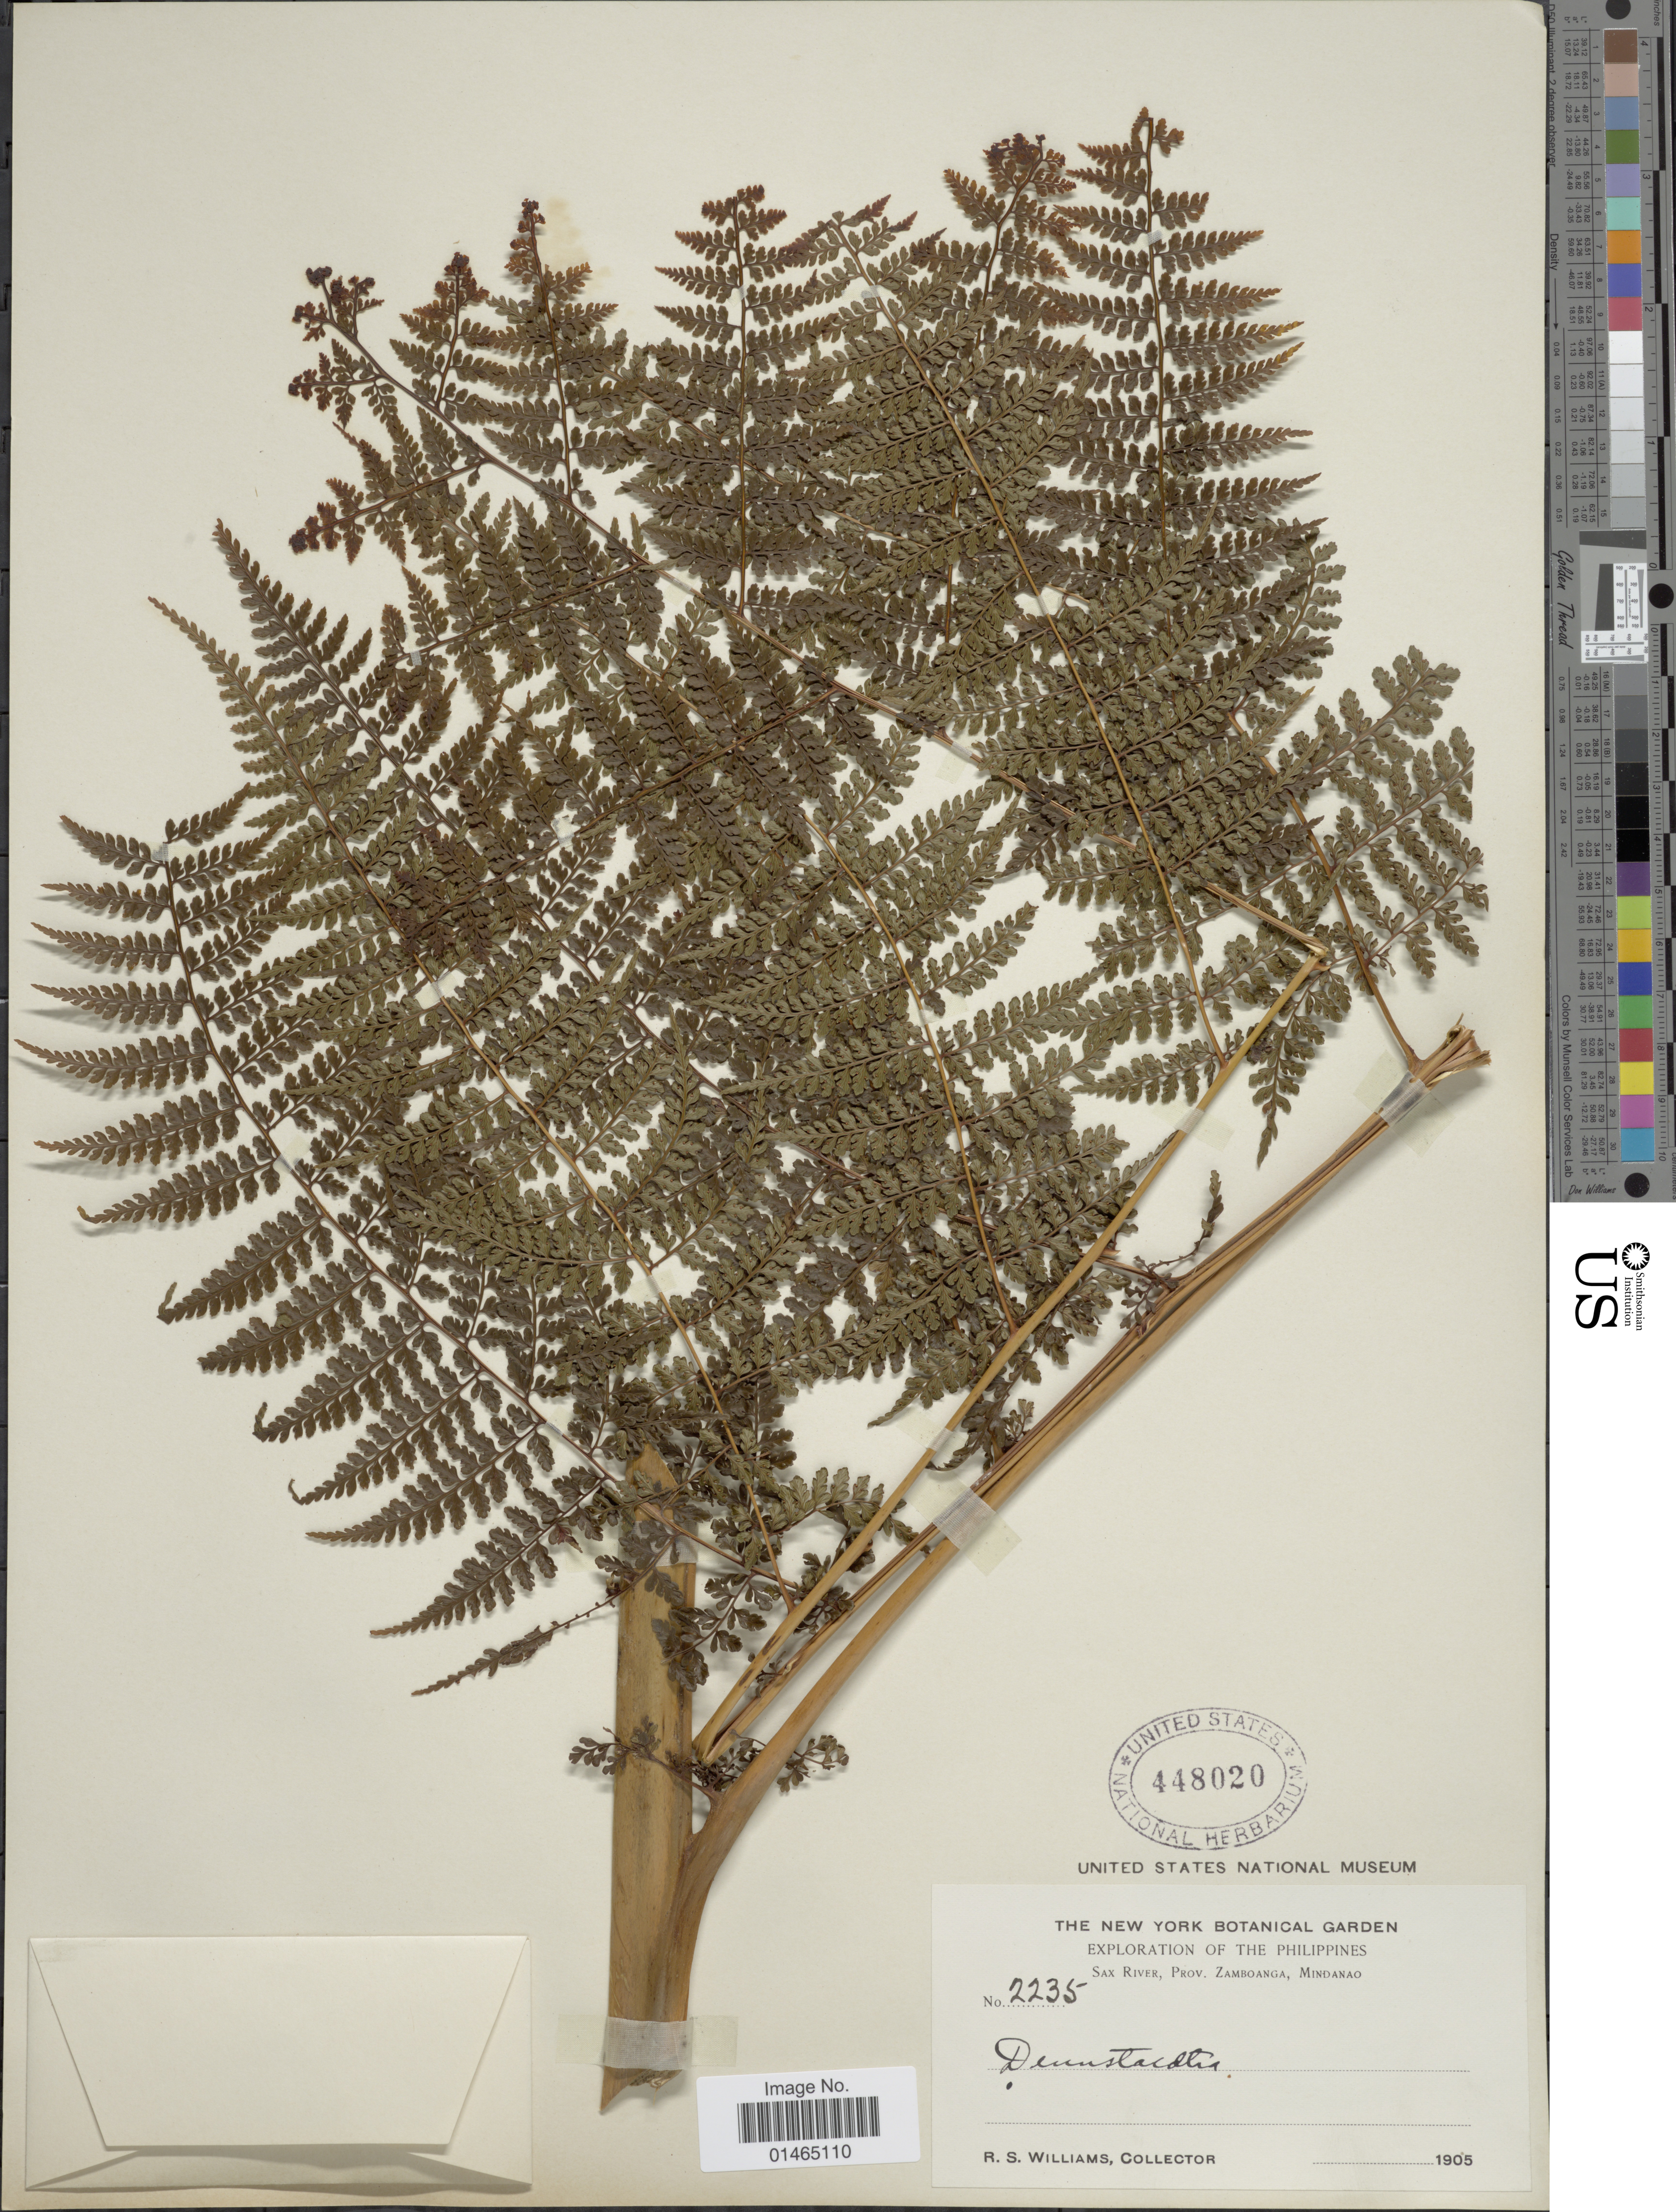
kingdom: Plantae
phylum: Tracheophyta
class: Polypodiopsida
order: Polypodiales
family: Dennstaedtiaceae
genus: Dennstaedtia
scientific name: Dennstaedtia cuneata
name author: (Hook.) T. Moore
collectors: R. S. Williams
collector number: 2235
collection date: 1905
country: Philippines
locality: Sax River, Prov. Zamboanga, Mindanao.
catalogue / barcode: US 448020